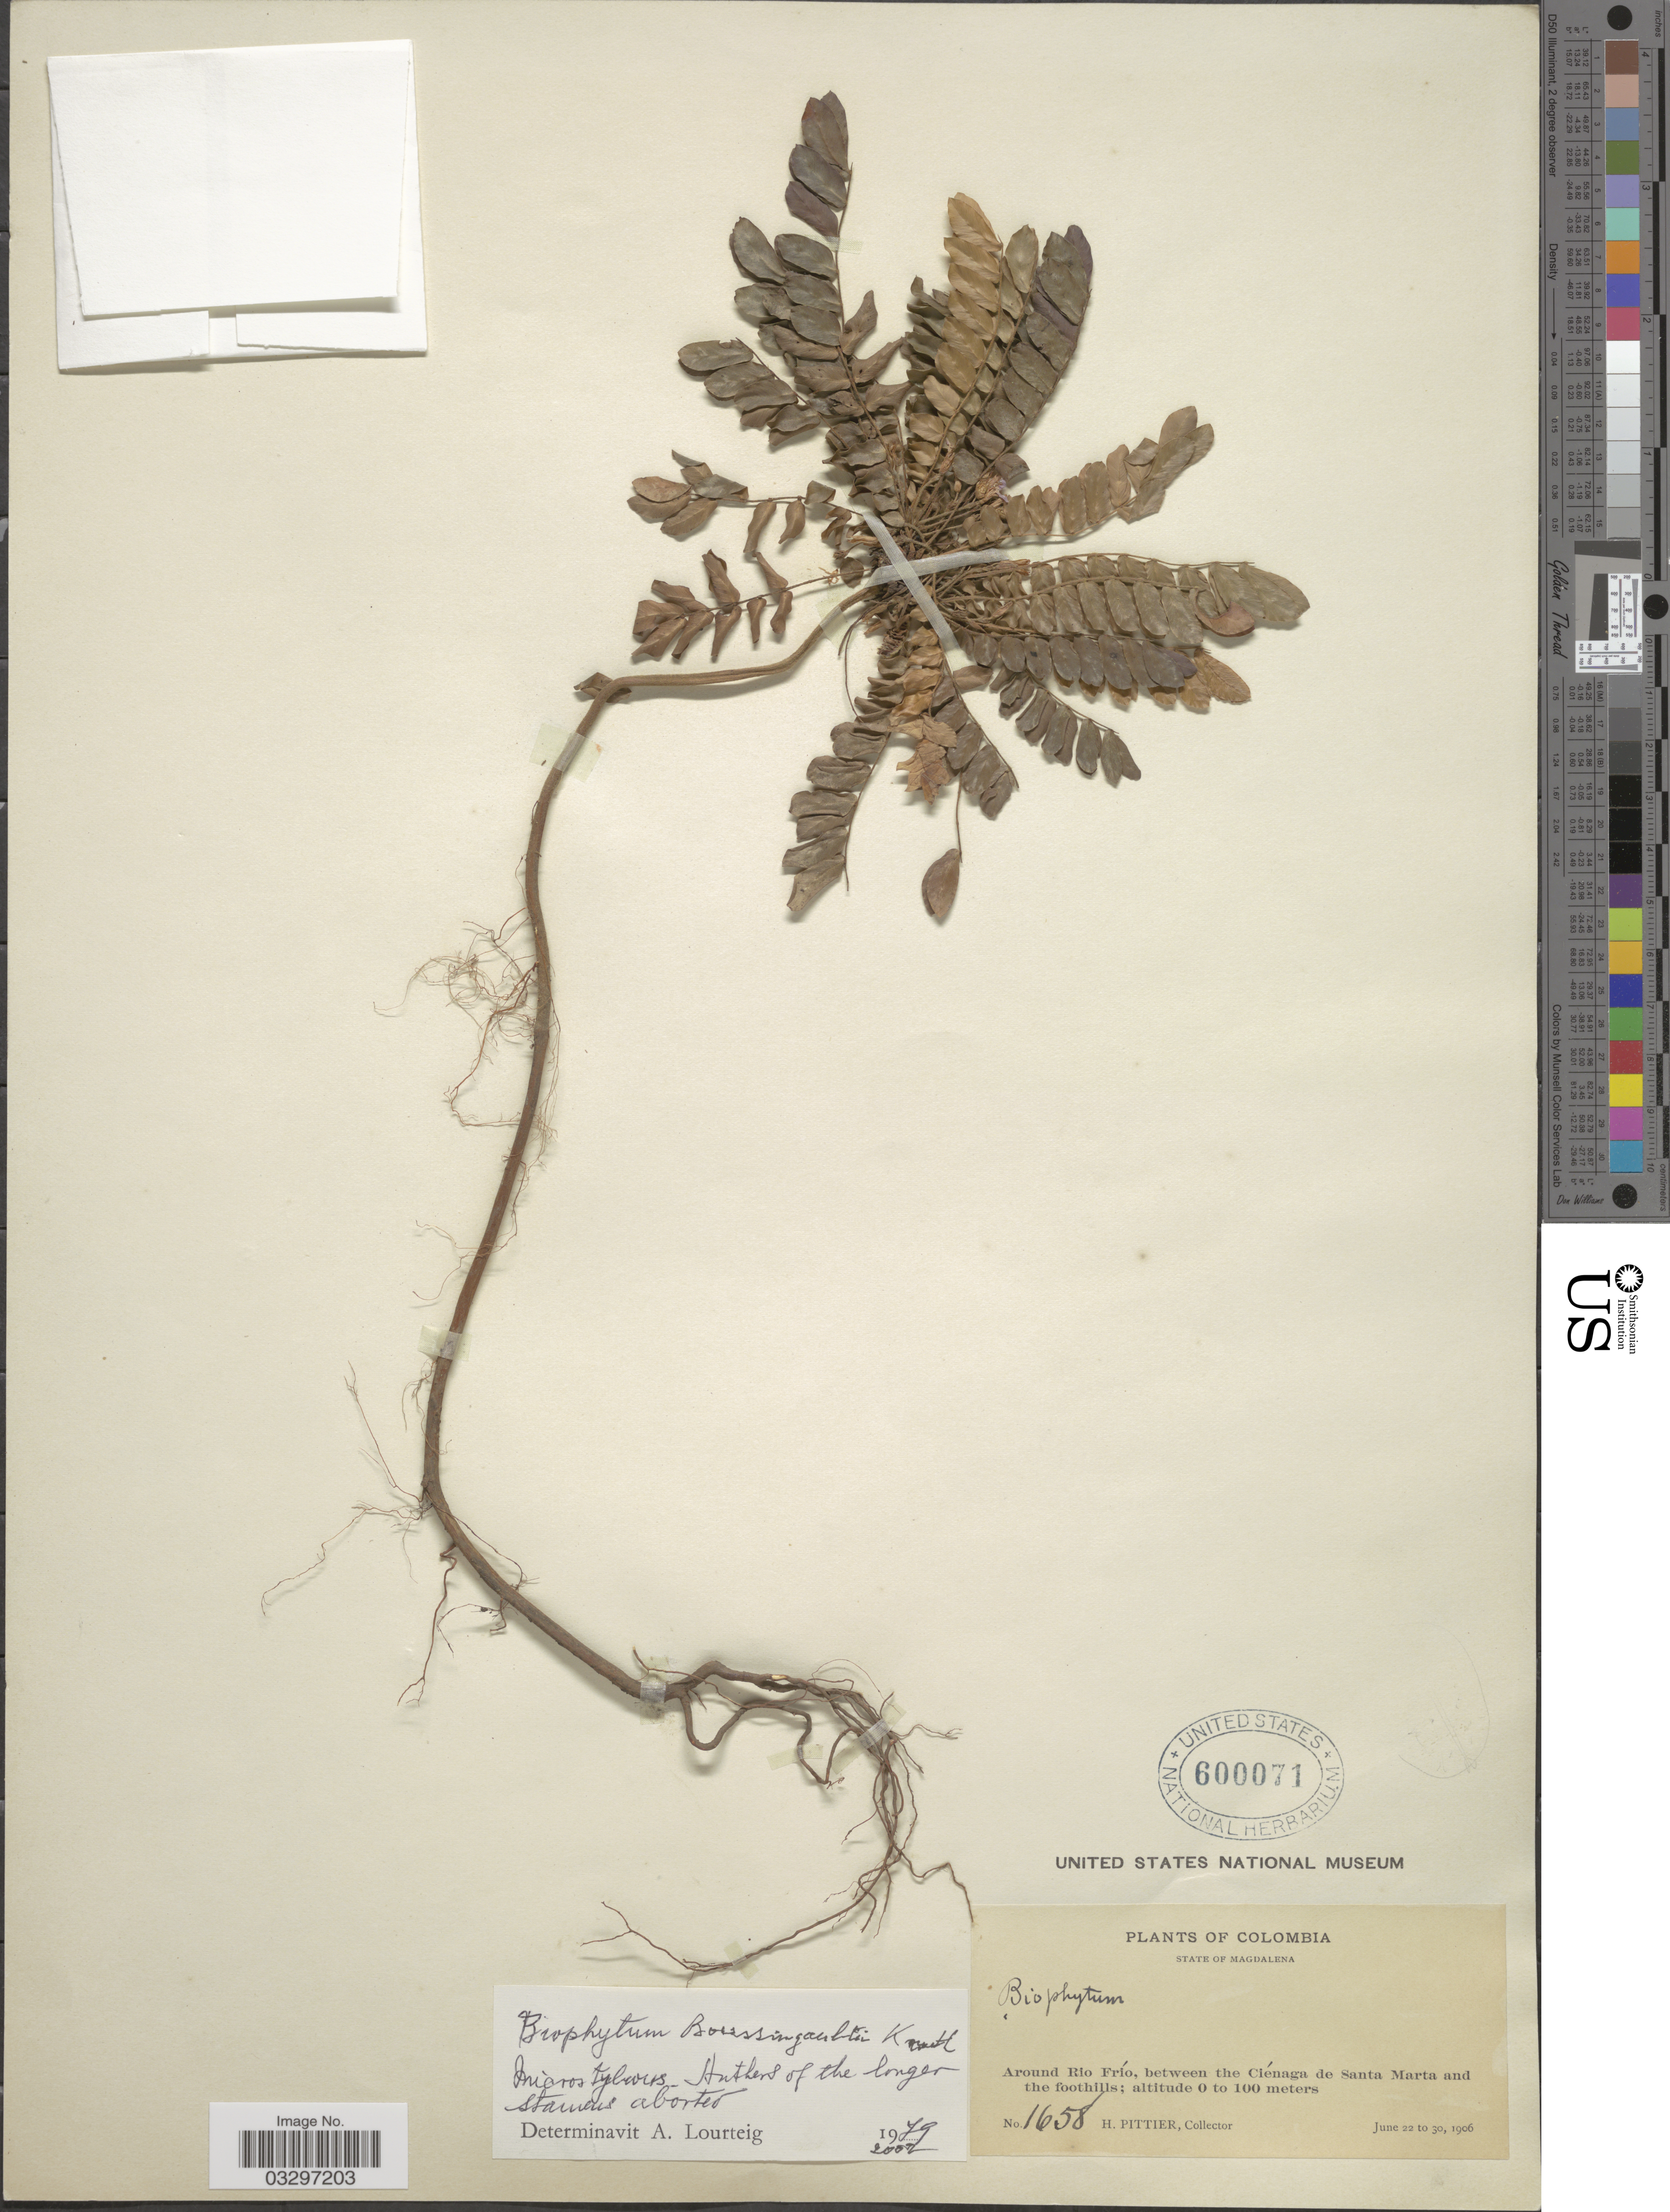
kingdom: Plantae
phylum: Tracheophyta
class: Magnoliopsida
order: Oxalidales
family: Oxalidaceae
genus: Biophytum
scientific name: Biophytum boussingaultii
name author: Klotzsch ex R. Knuth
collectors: H. F. Pittier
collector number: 1658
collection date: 1906-06-22/1906-06-30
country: Colombia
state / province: Magdalena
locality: Around Rio Frío, between the Ciénaga de Santa Marta and the foothills.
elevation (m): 0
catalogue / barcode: US 600071